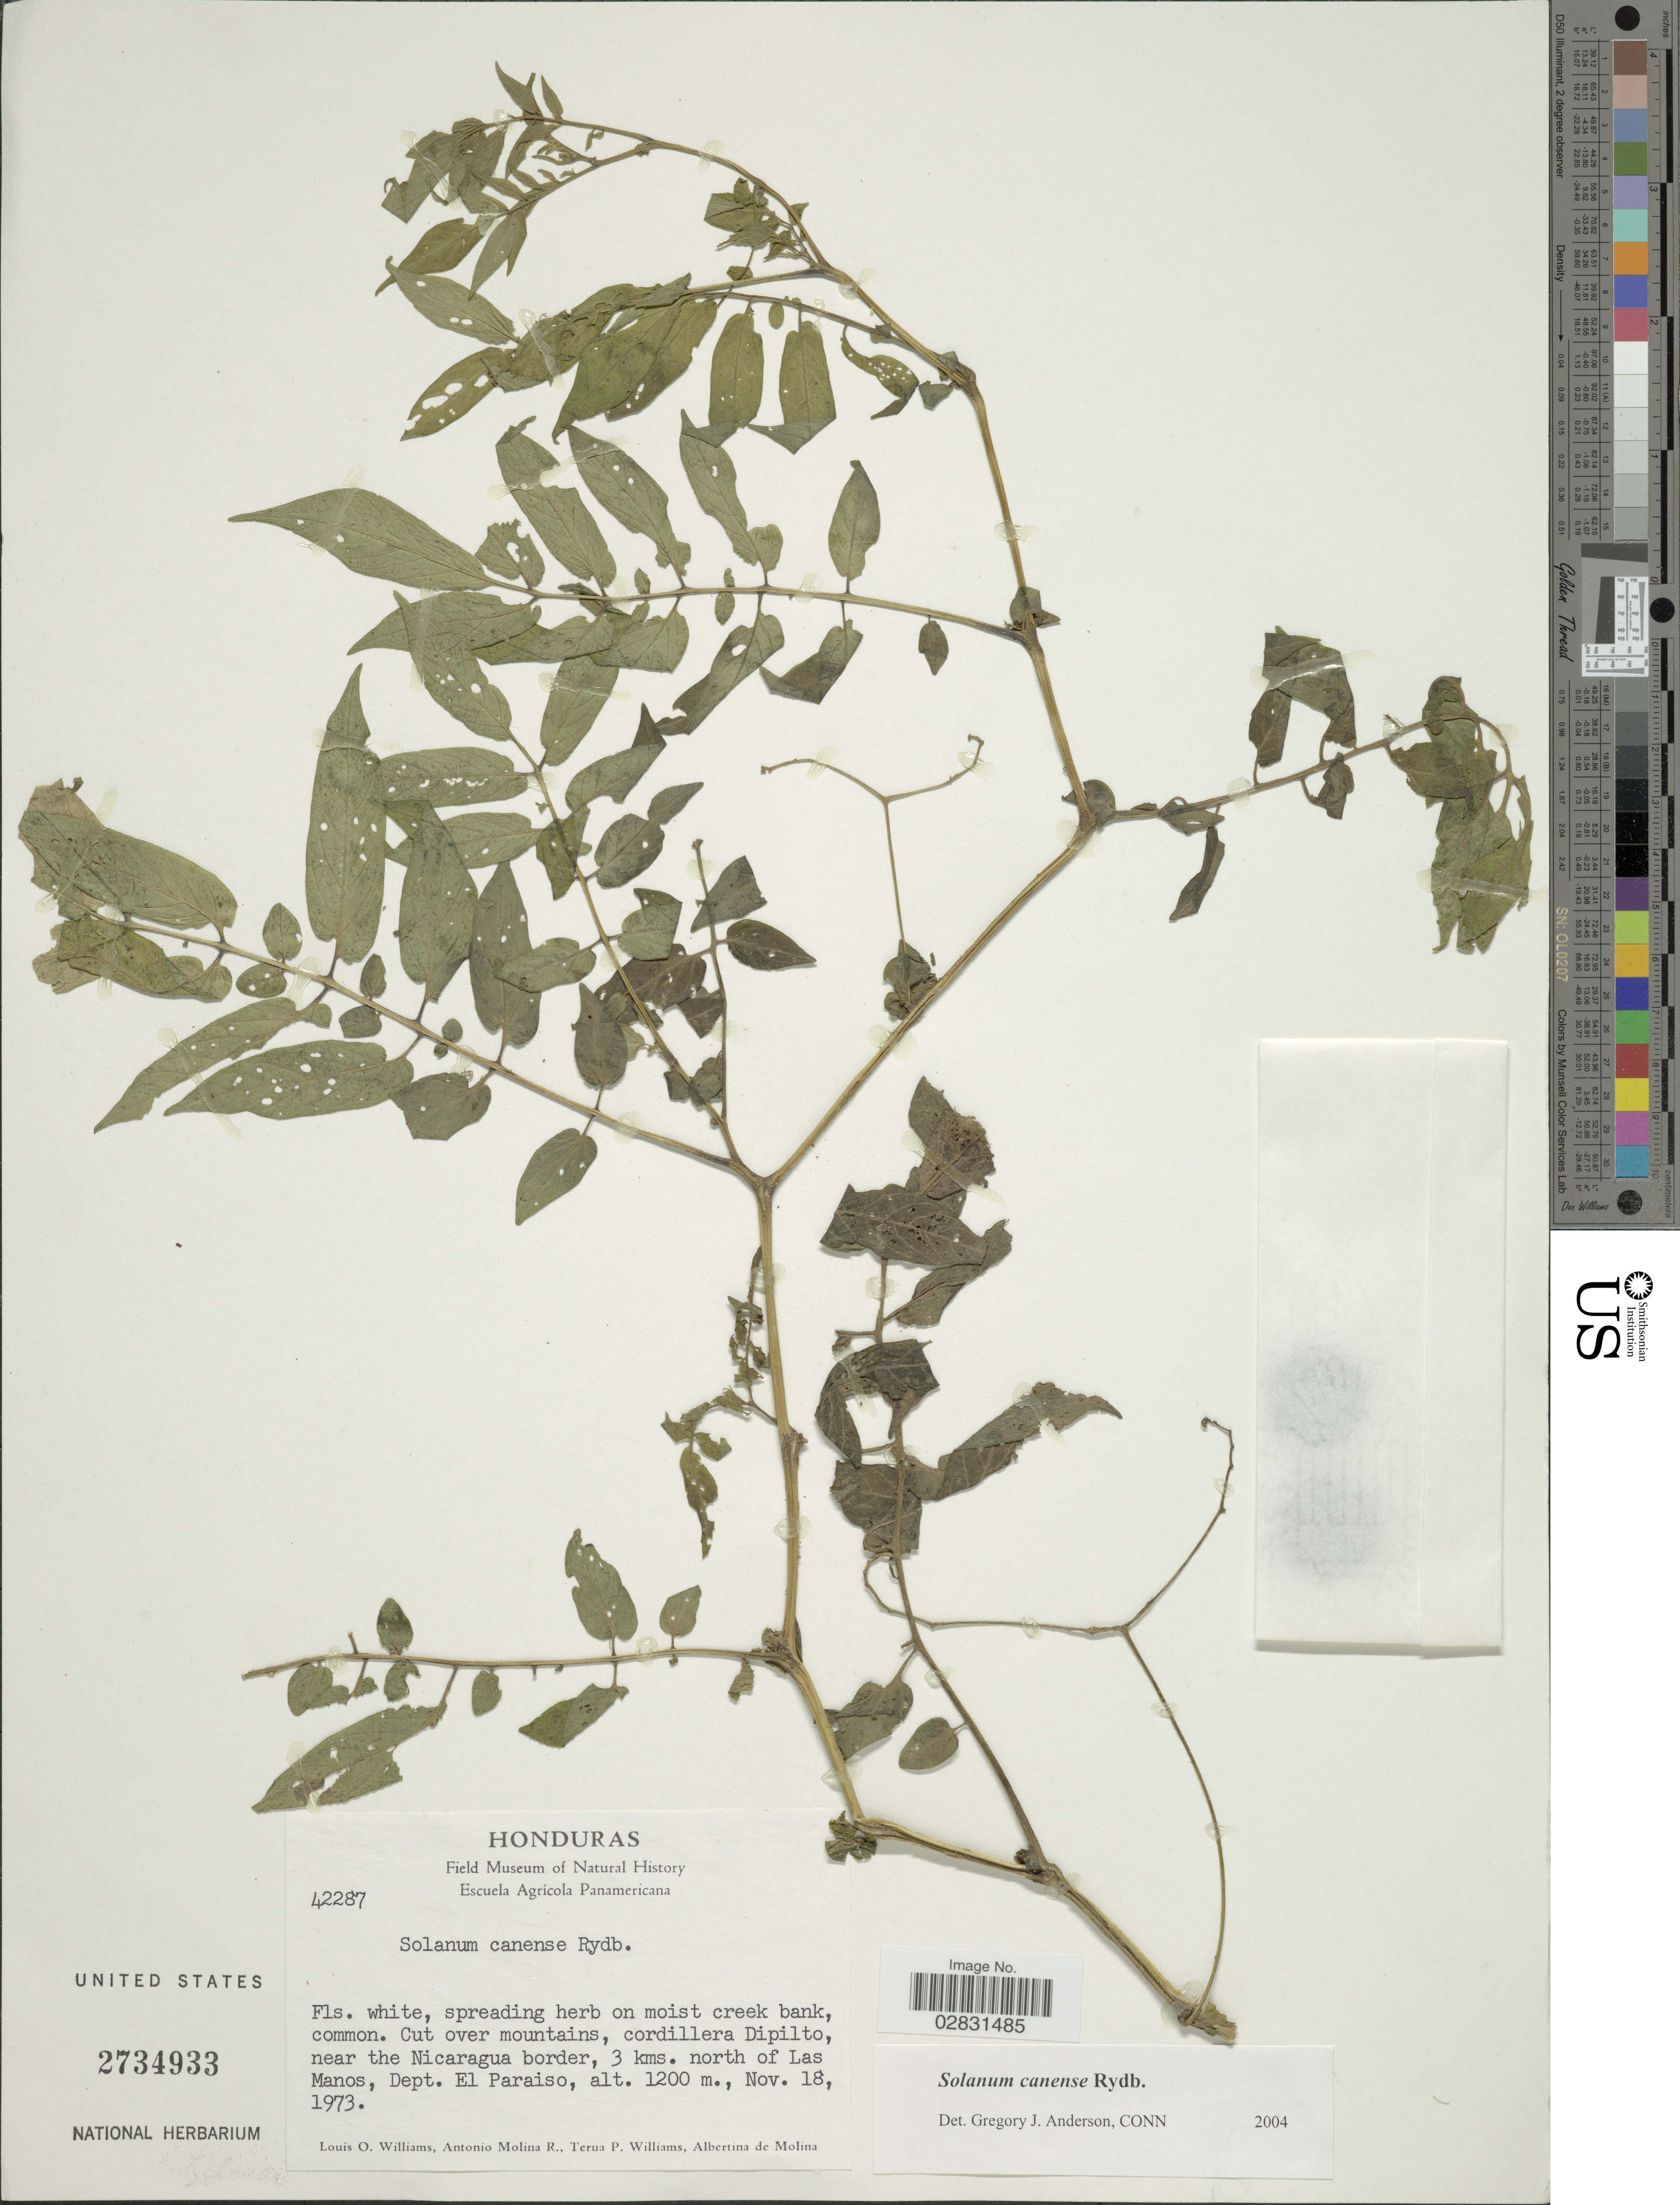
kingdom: Plantae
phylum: Tracheophyta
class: Magnoliopsida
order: Solanales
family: Solanaceae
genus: Solanum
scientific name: Solanum canense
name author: Rydb.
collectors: L. O. Williams, A. Molina R., T. Williams & A. R. Molina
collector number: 42287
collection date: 1973-11-18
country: Honduras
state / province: El Paraíso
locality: Cut over mountains, cordillera Dipilto, near the Nicaragua border, 3 kms. north of Las Manos, Dept. El Paraiso.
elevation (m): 1200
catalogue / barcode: US 2734933